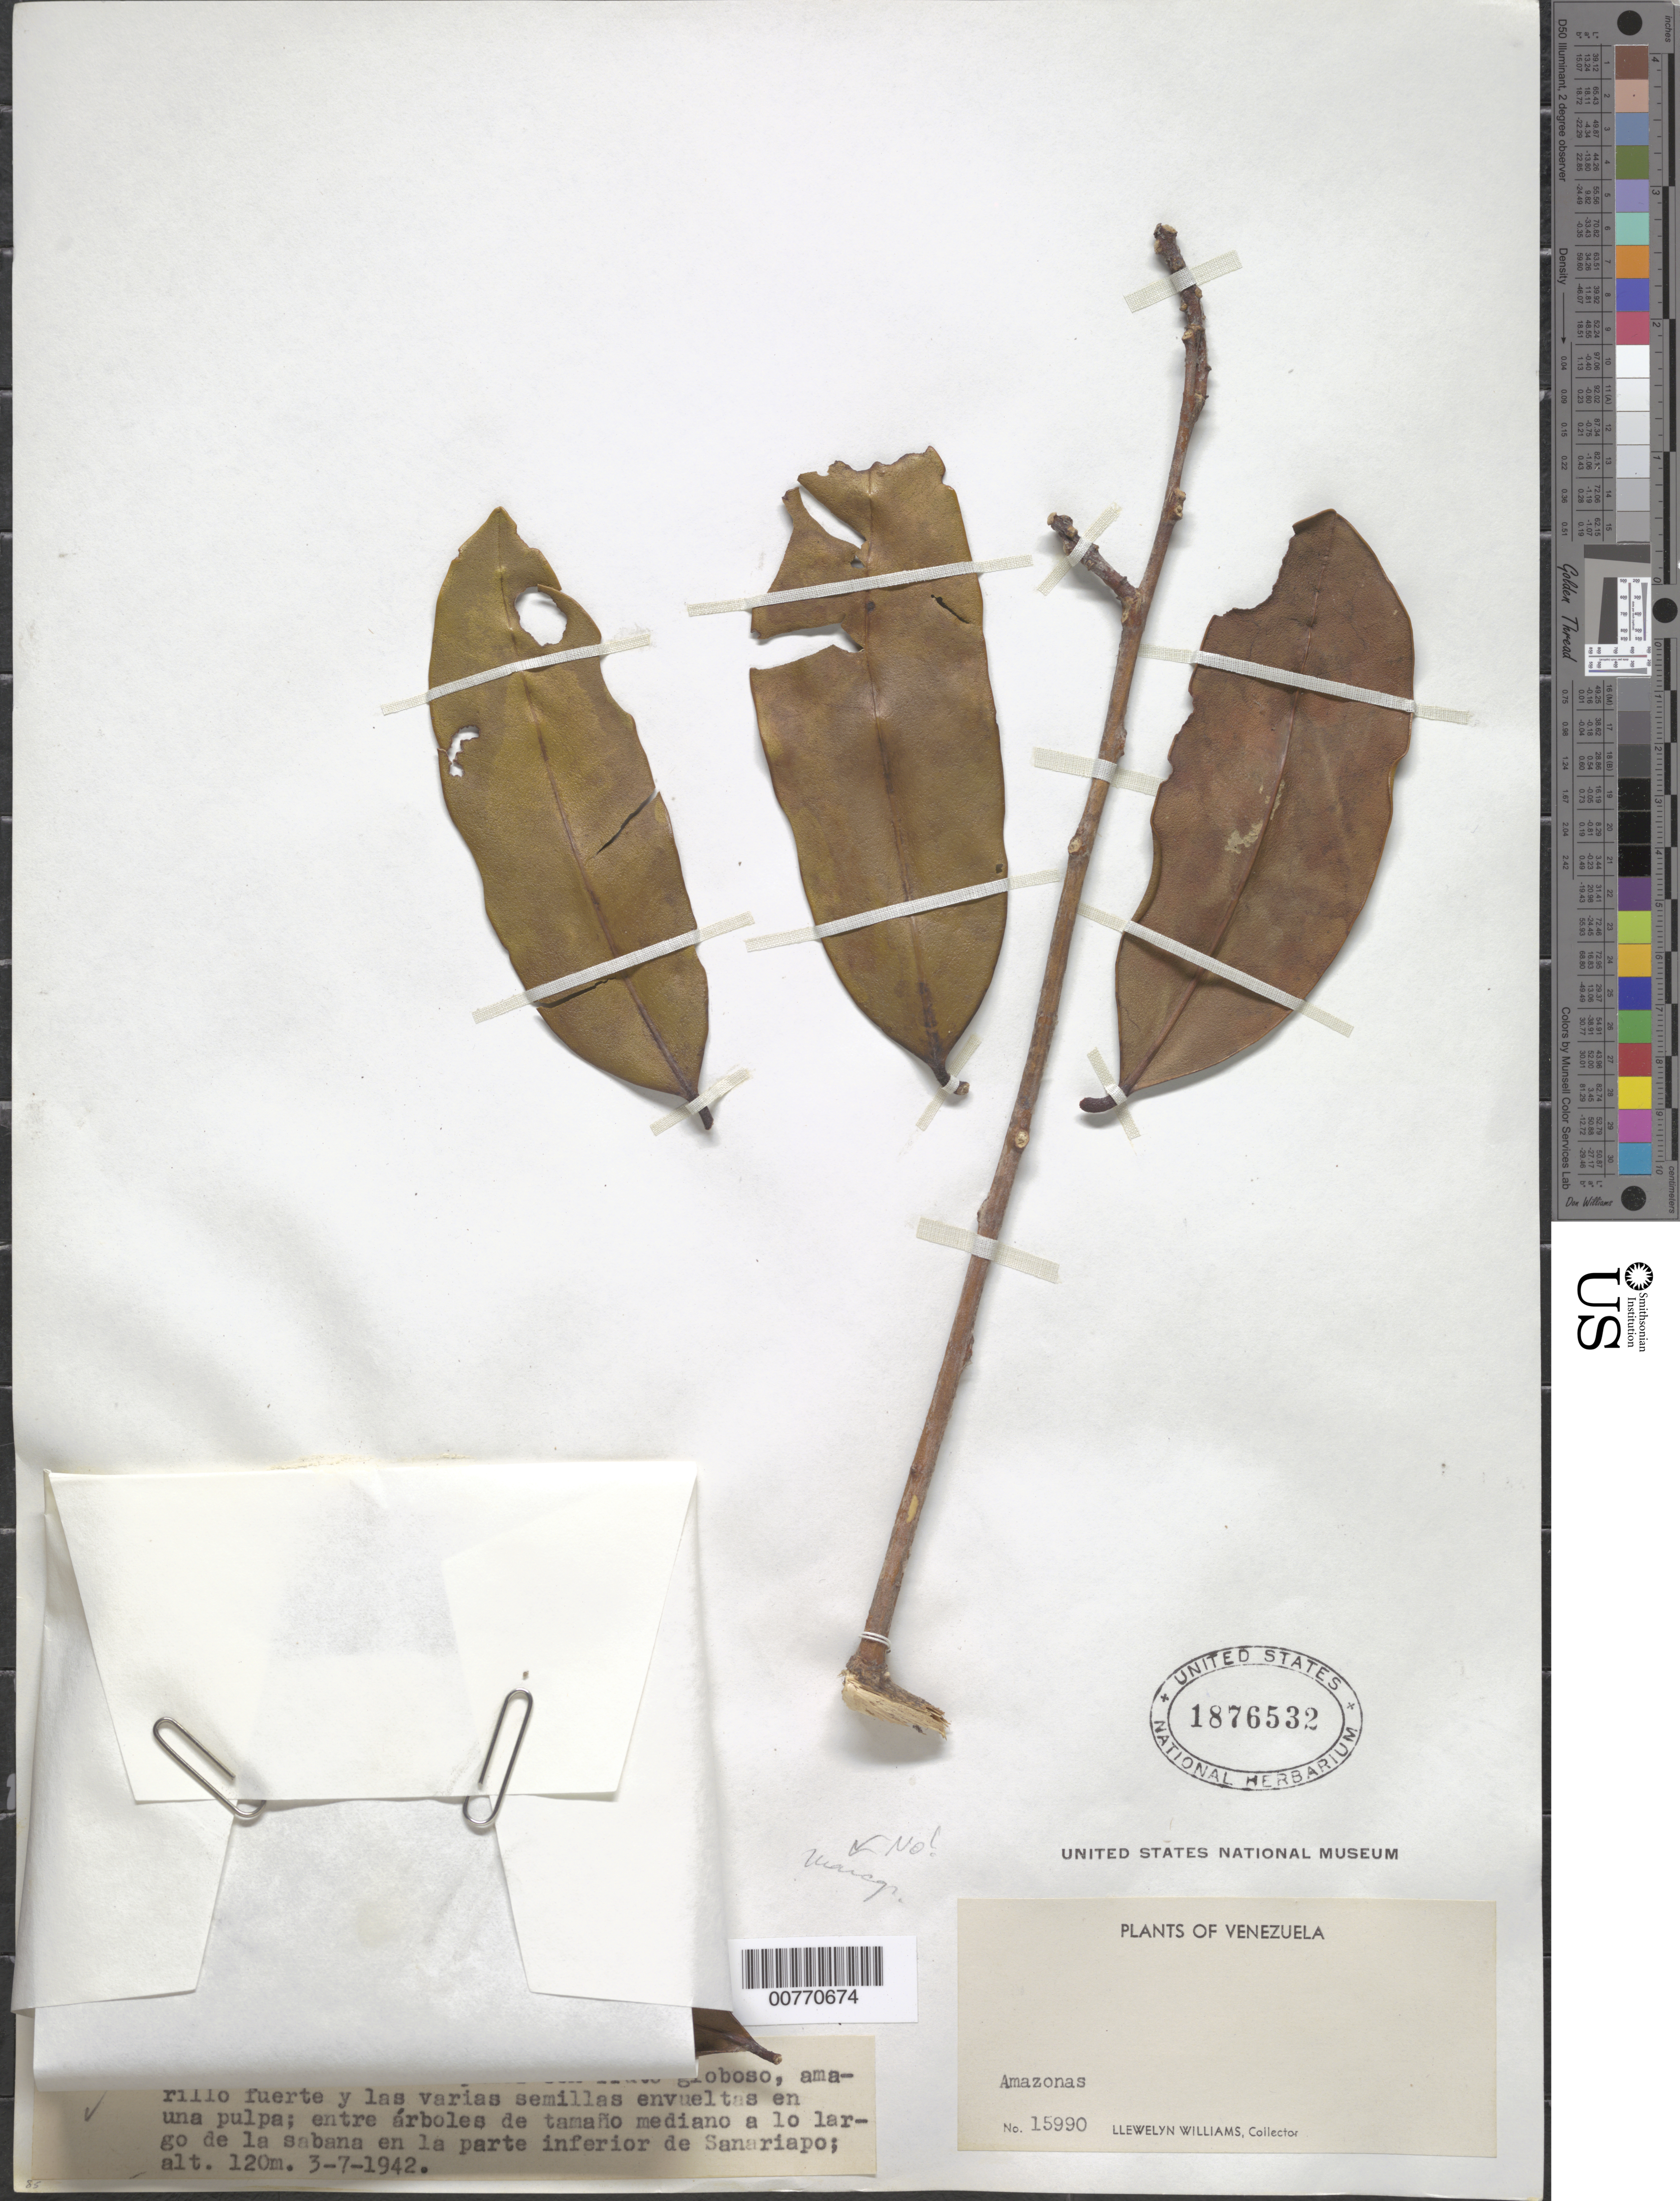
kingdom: Plantae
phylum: Tracheophyta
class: Magnoliopsida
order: Fabales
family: Polygalaceae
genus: Moutabea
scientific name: Moutabea sp.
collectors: Ll. Williams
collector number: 15990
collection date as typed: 3-Jul-42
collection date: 1942-07-03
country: Venezuela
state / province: Amazonas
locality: Río Sanariapo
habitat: Entre arboles de tamano mediano a lo largo de la sabana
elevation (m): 120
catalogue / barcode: US 1876532